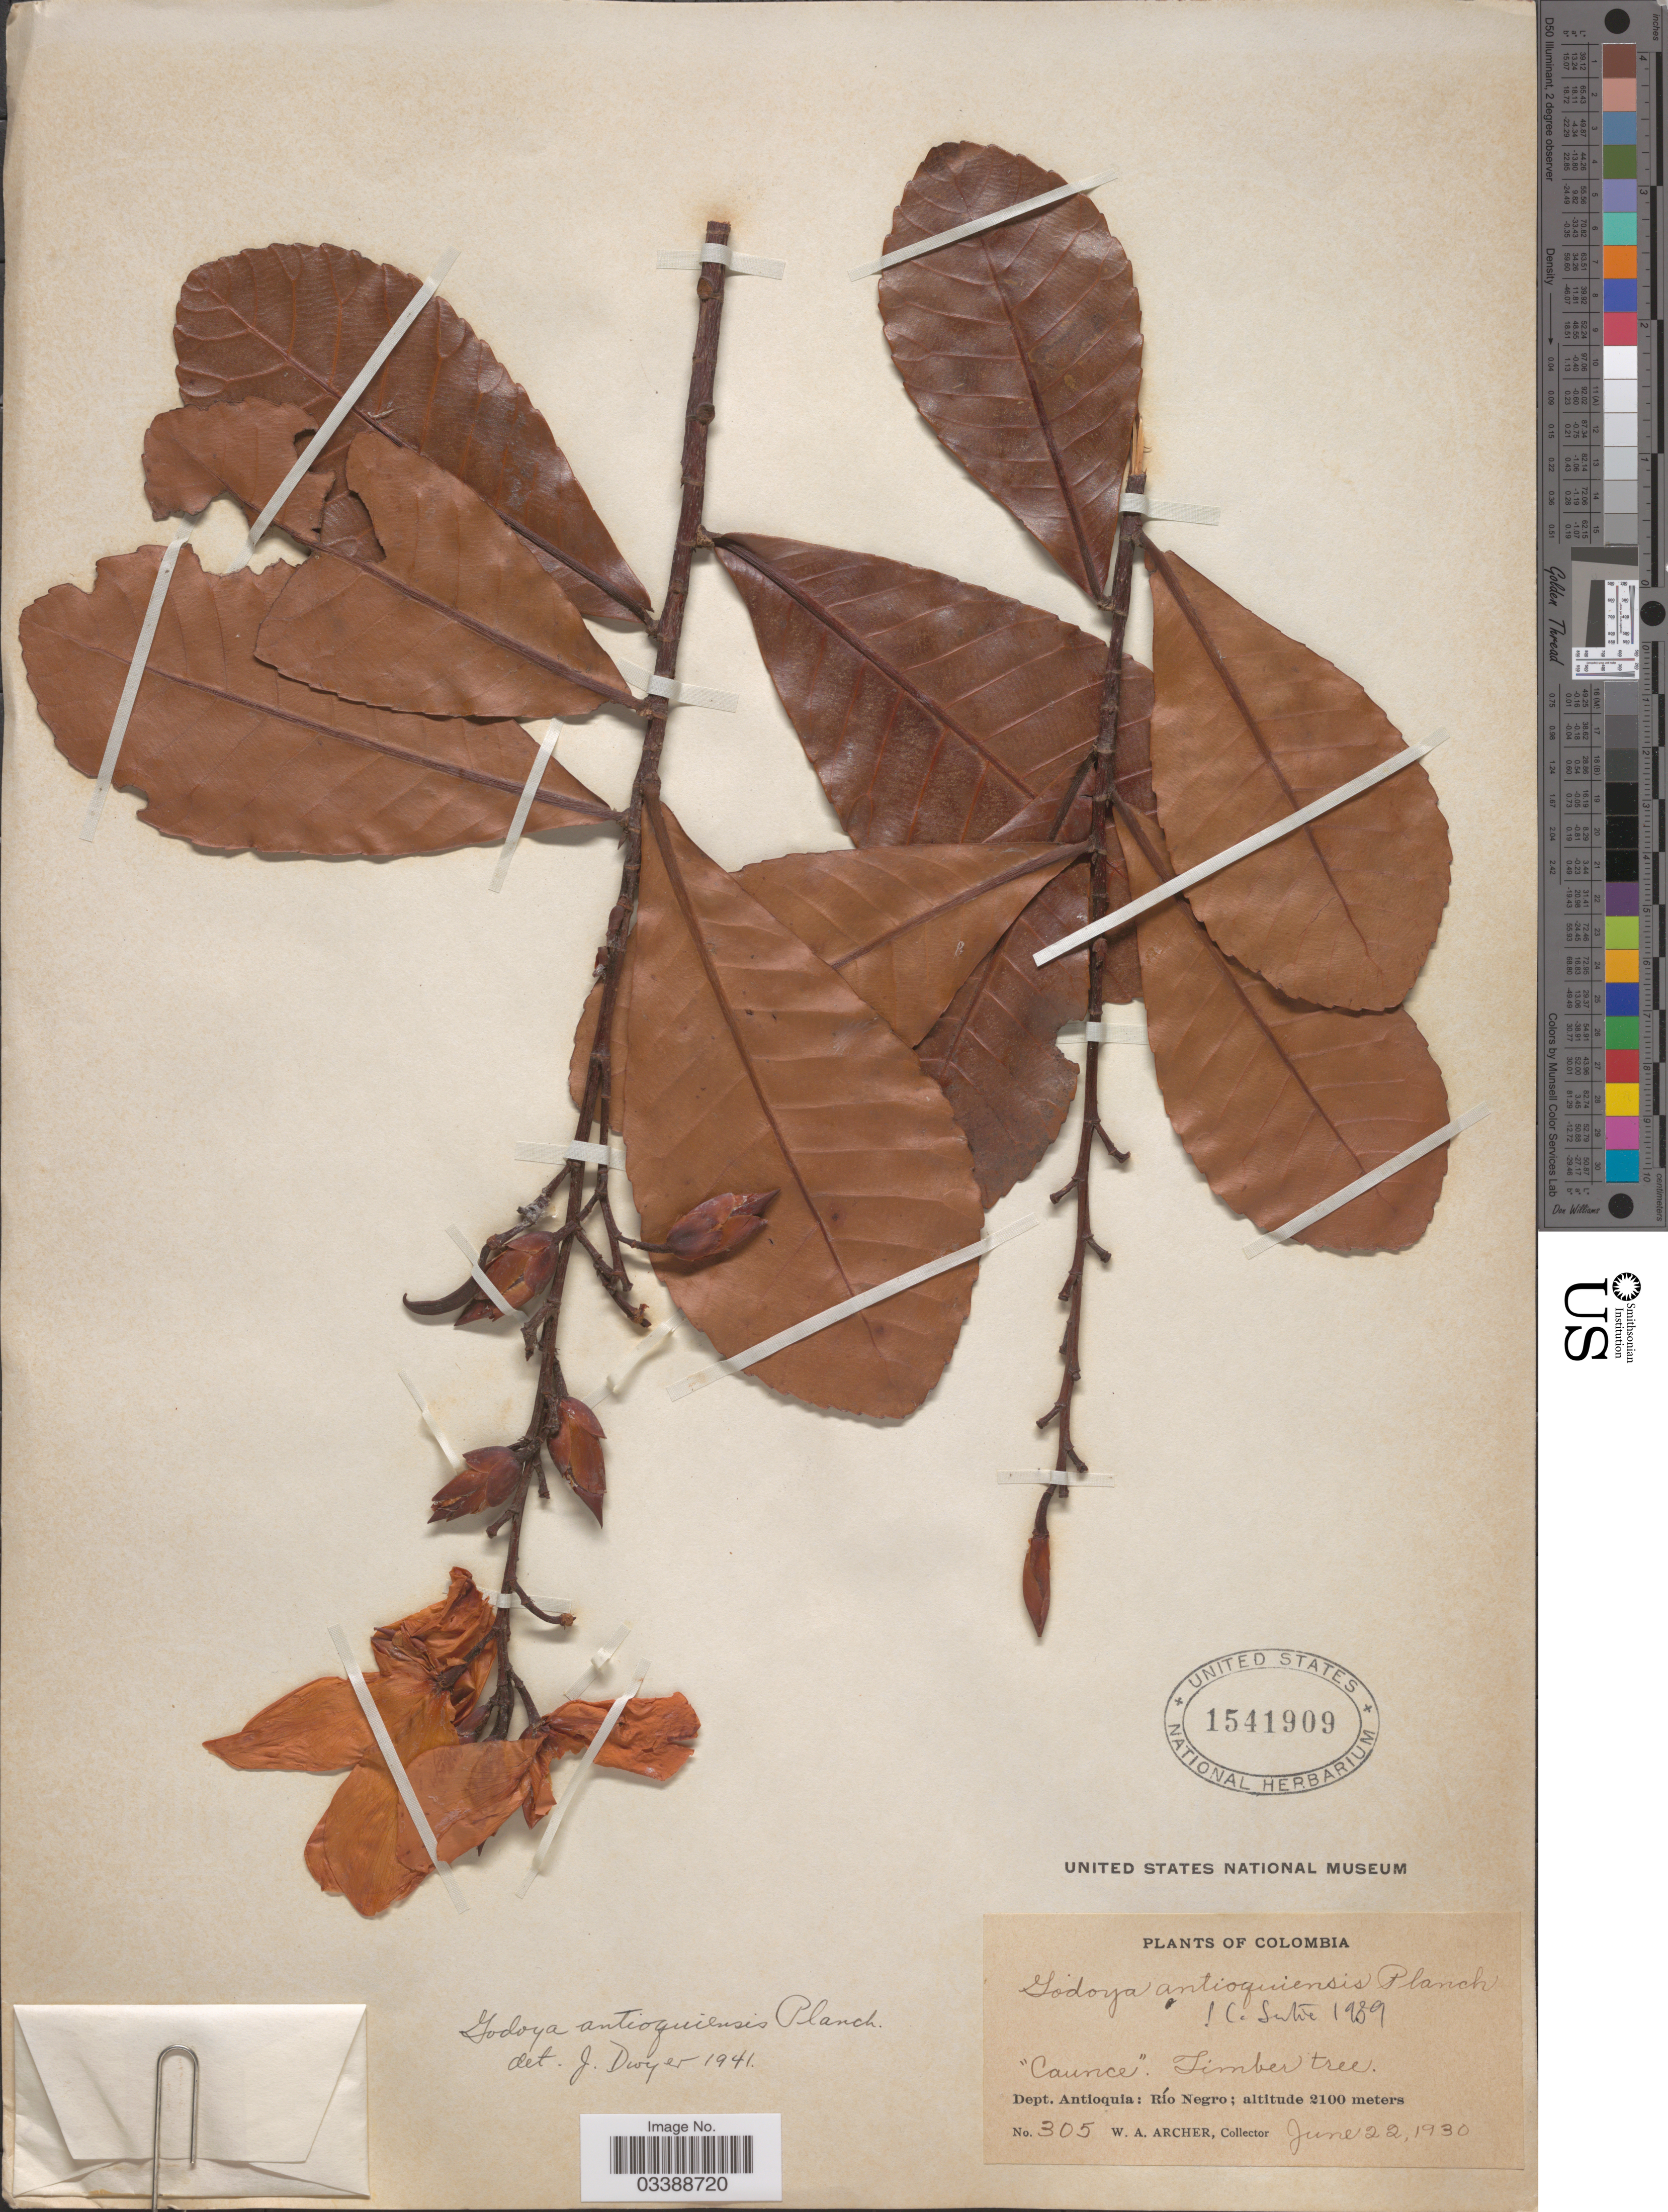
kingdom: Plantae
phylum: Tracheophyta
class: Magnoliopsida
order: Malpighiales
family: Ochnaceae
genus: Godoya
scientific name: Godoya antioquiensis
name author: Planch.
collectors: W. Archer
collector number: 305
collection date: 1930-06-20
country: Colombia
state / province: Antioquia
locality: Dept. Antioquia: Río Negro.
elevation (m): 2100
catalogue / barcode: US 1541909